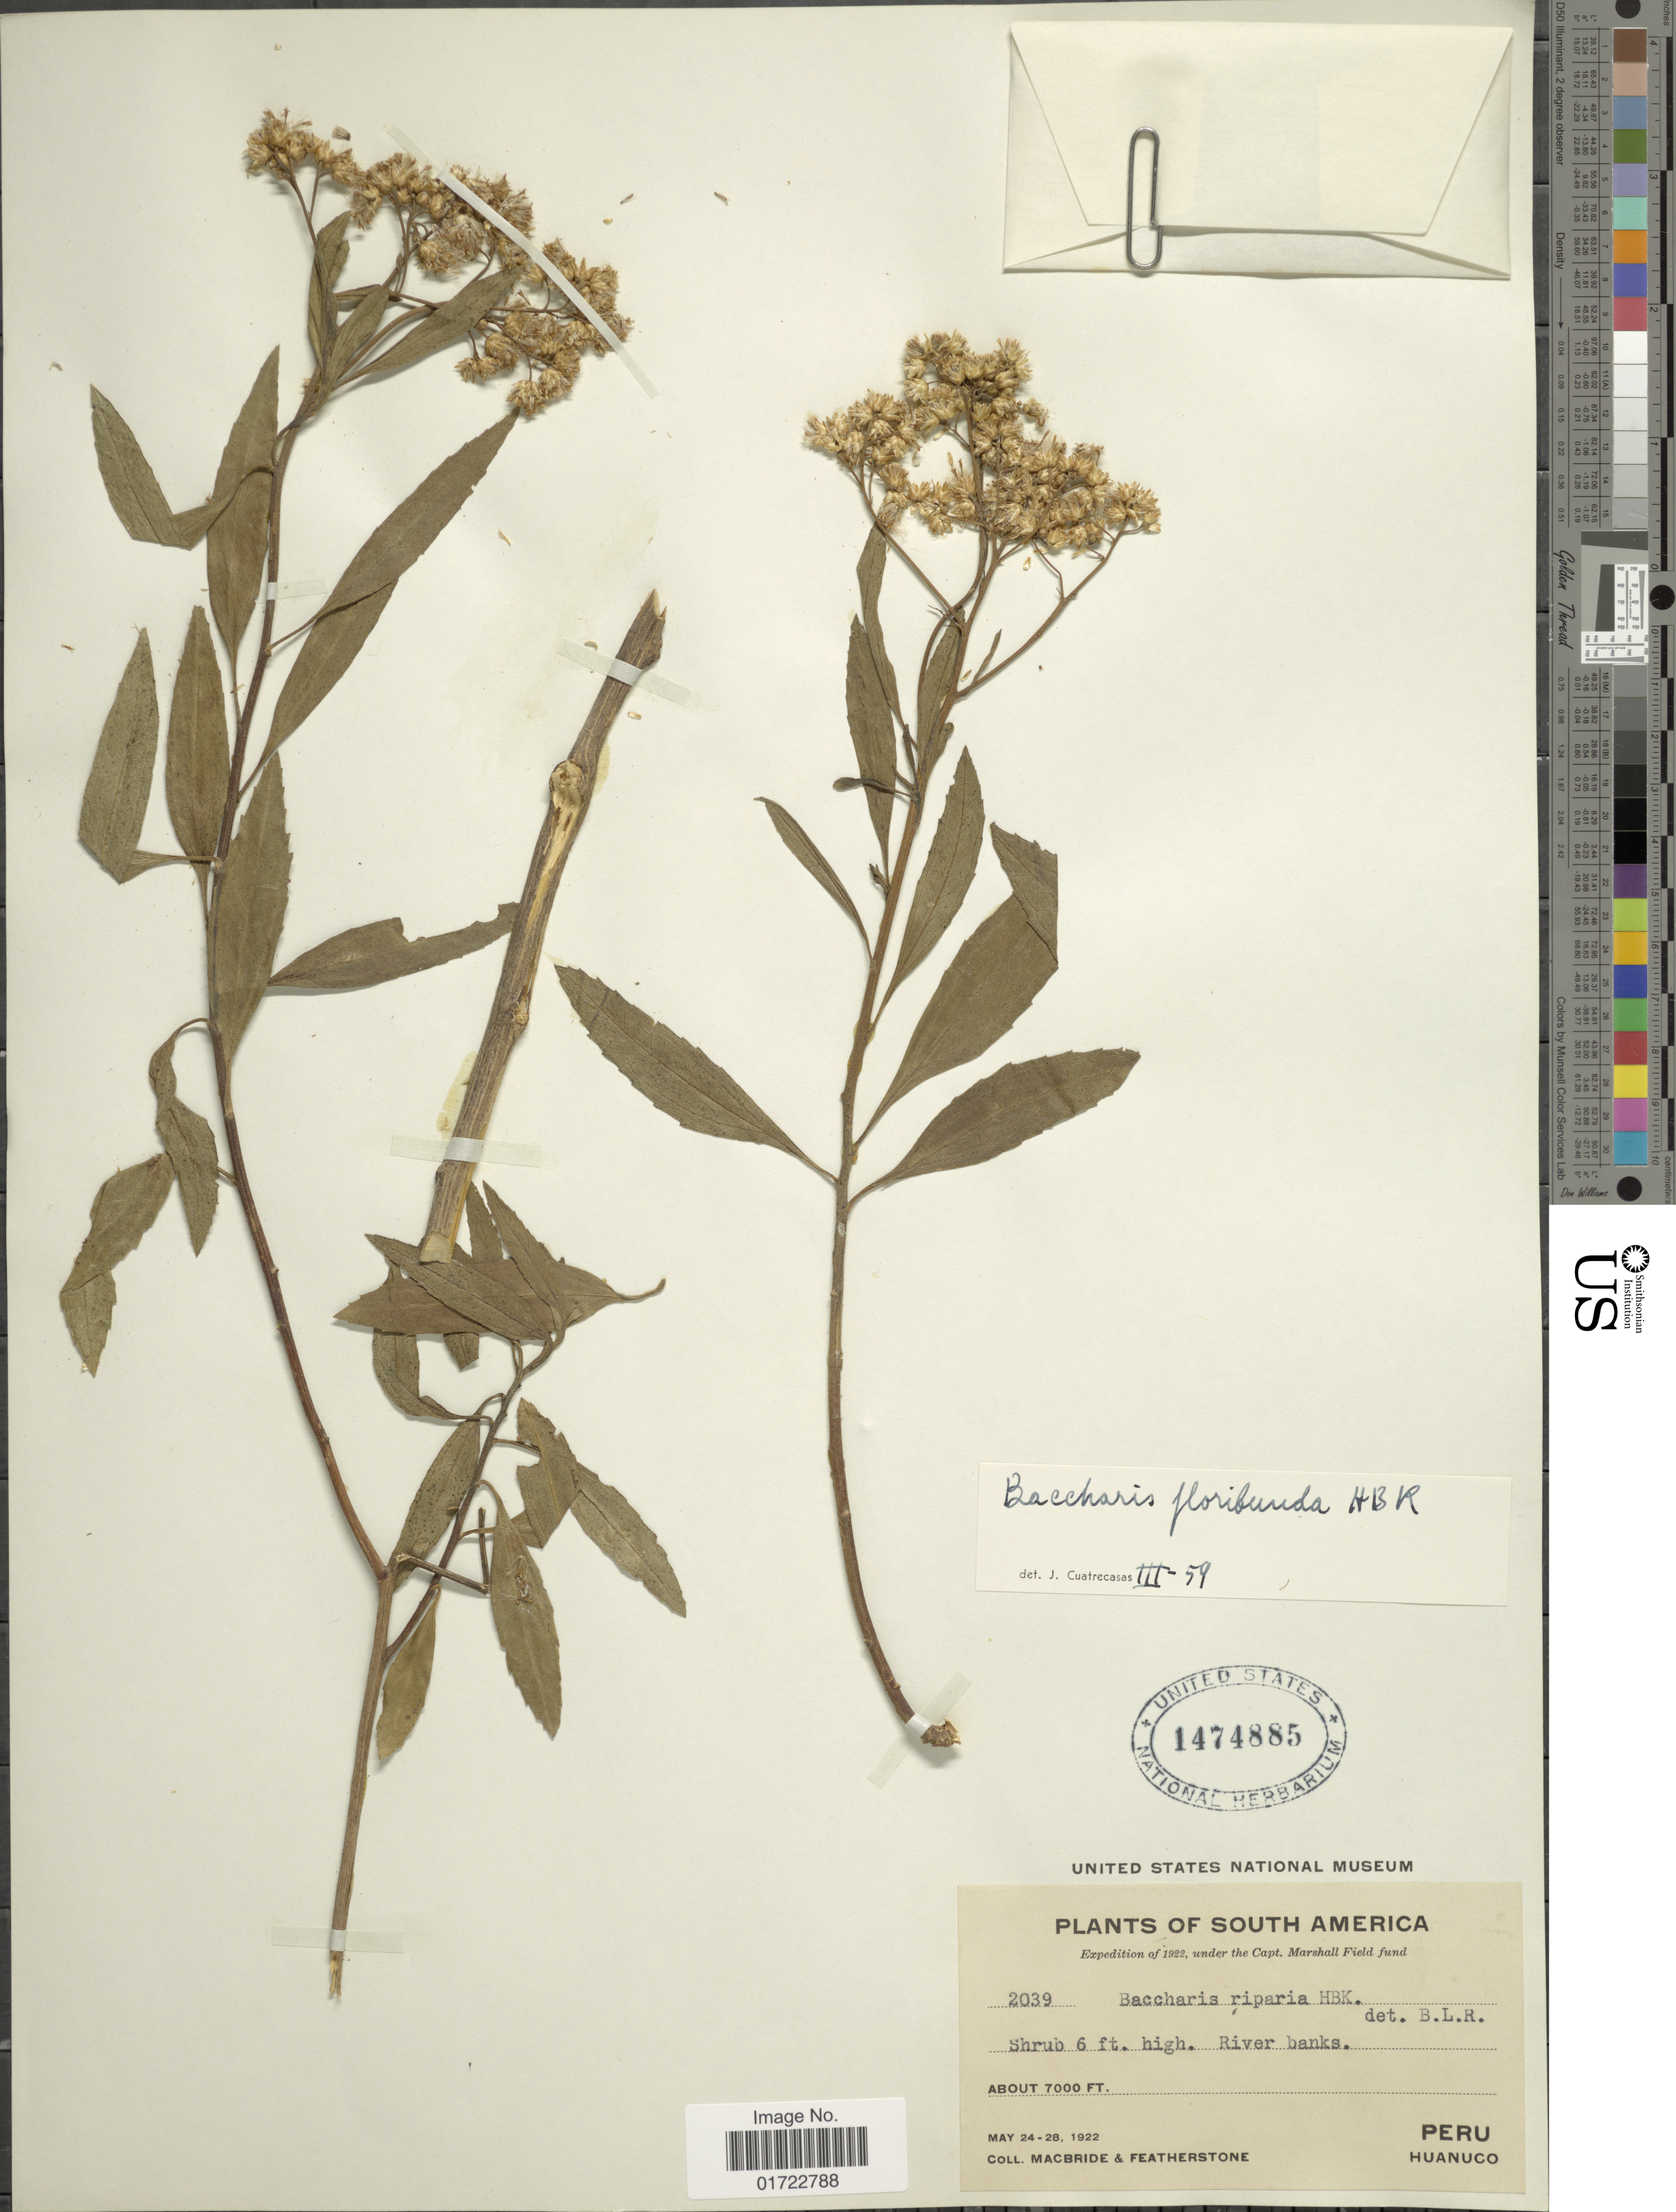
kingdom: Plantae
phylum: Tracheophyta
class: Magnoliopsida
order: Asterales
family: Asteraceae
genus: Baccharis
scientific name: Baccharis latifolia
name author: (Ruiz & Pav.) Pers.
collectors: Macbride, -- & -. Featherstone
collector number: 2039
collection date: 1922-05-24/1922-05-28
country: Peru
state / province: Huánuco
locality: Huanuco.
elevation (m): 2134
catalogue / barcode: US 1474885